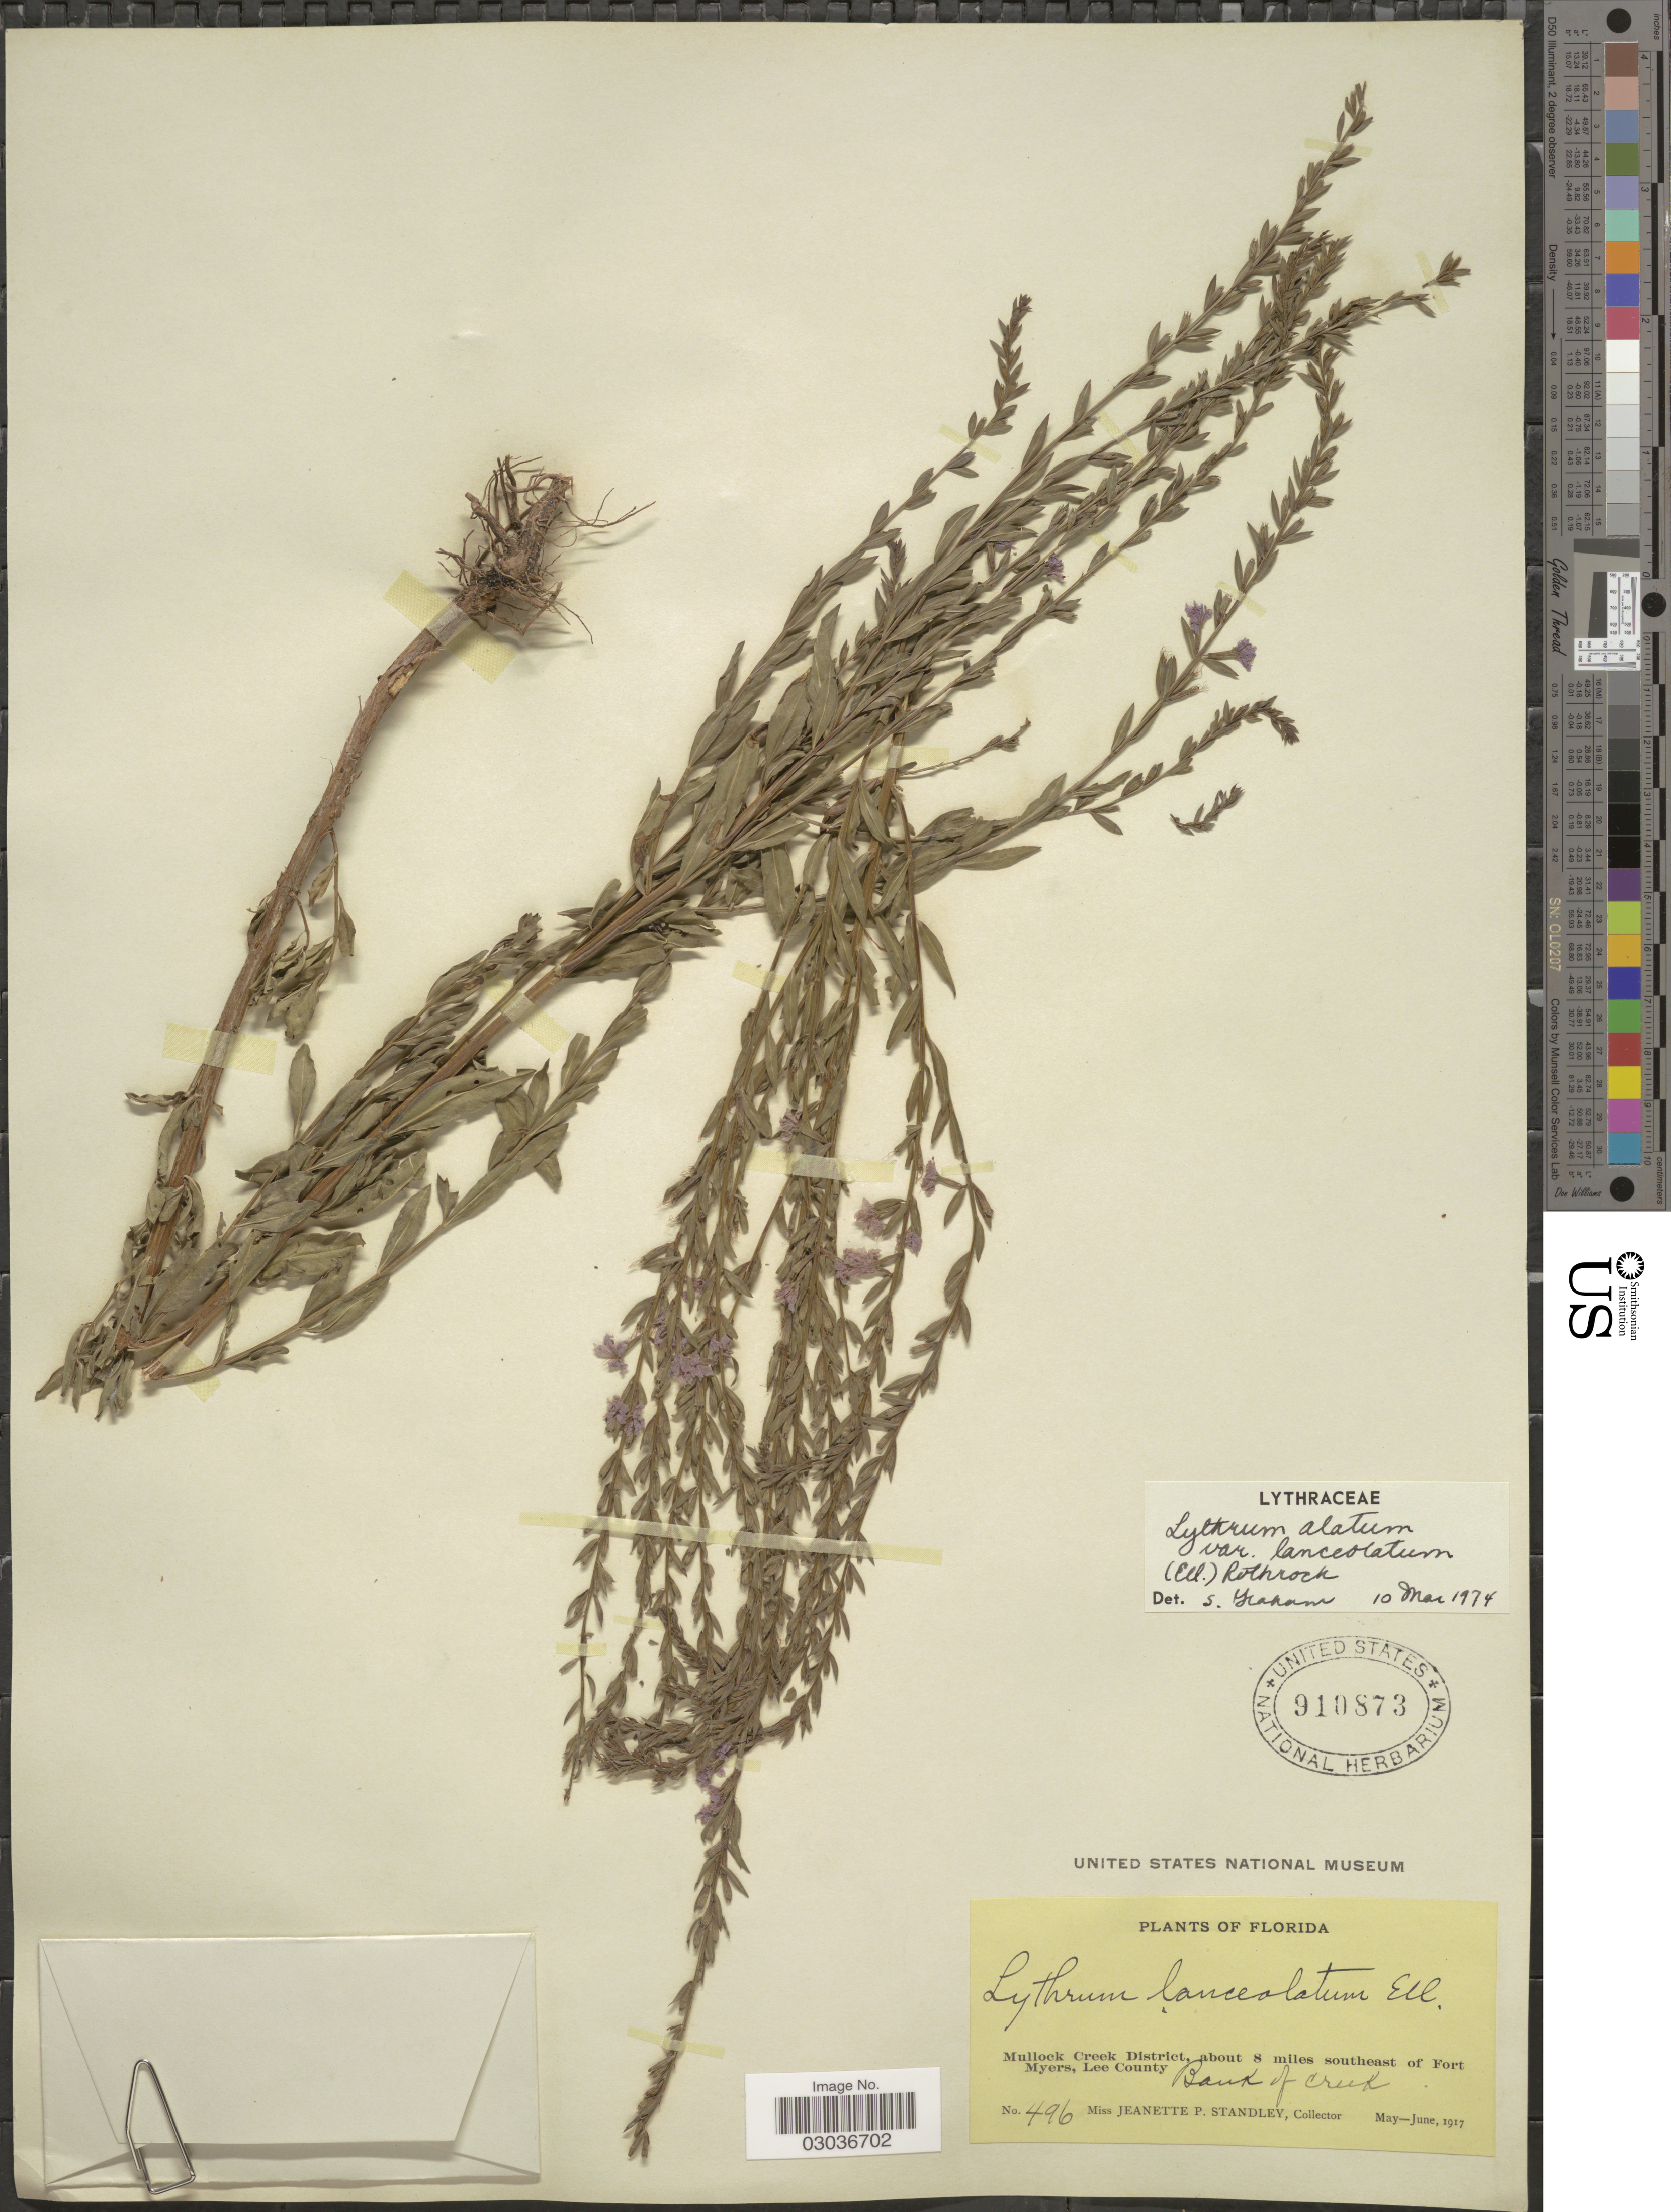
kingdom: Plantae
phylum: Tracheophyta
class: Magnoliopsida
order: Myrtales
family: Lythraceae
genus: Lythrum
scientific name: Lythrum alatum var. lanceolatum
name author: (Elliott) A. Gray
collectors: J. P. Standley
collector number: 496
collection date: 1917-05/1917-06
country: United States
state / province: Florida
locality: Mullock Creek District, about 8 miles southeast of Fort Myers, Lee County.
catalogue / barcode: US 910873